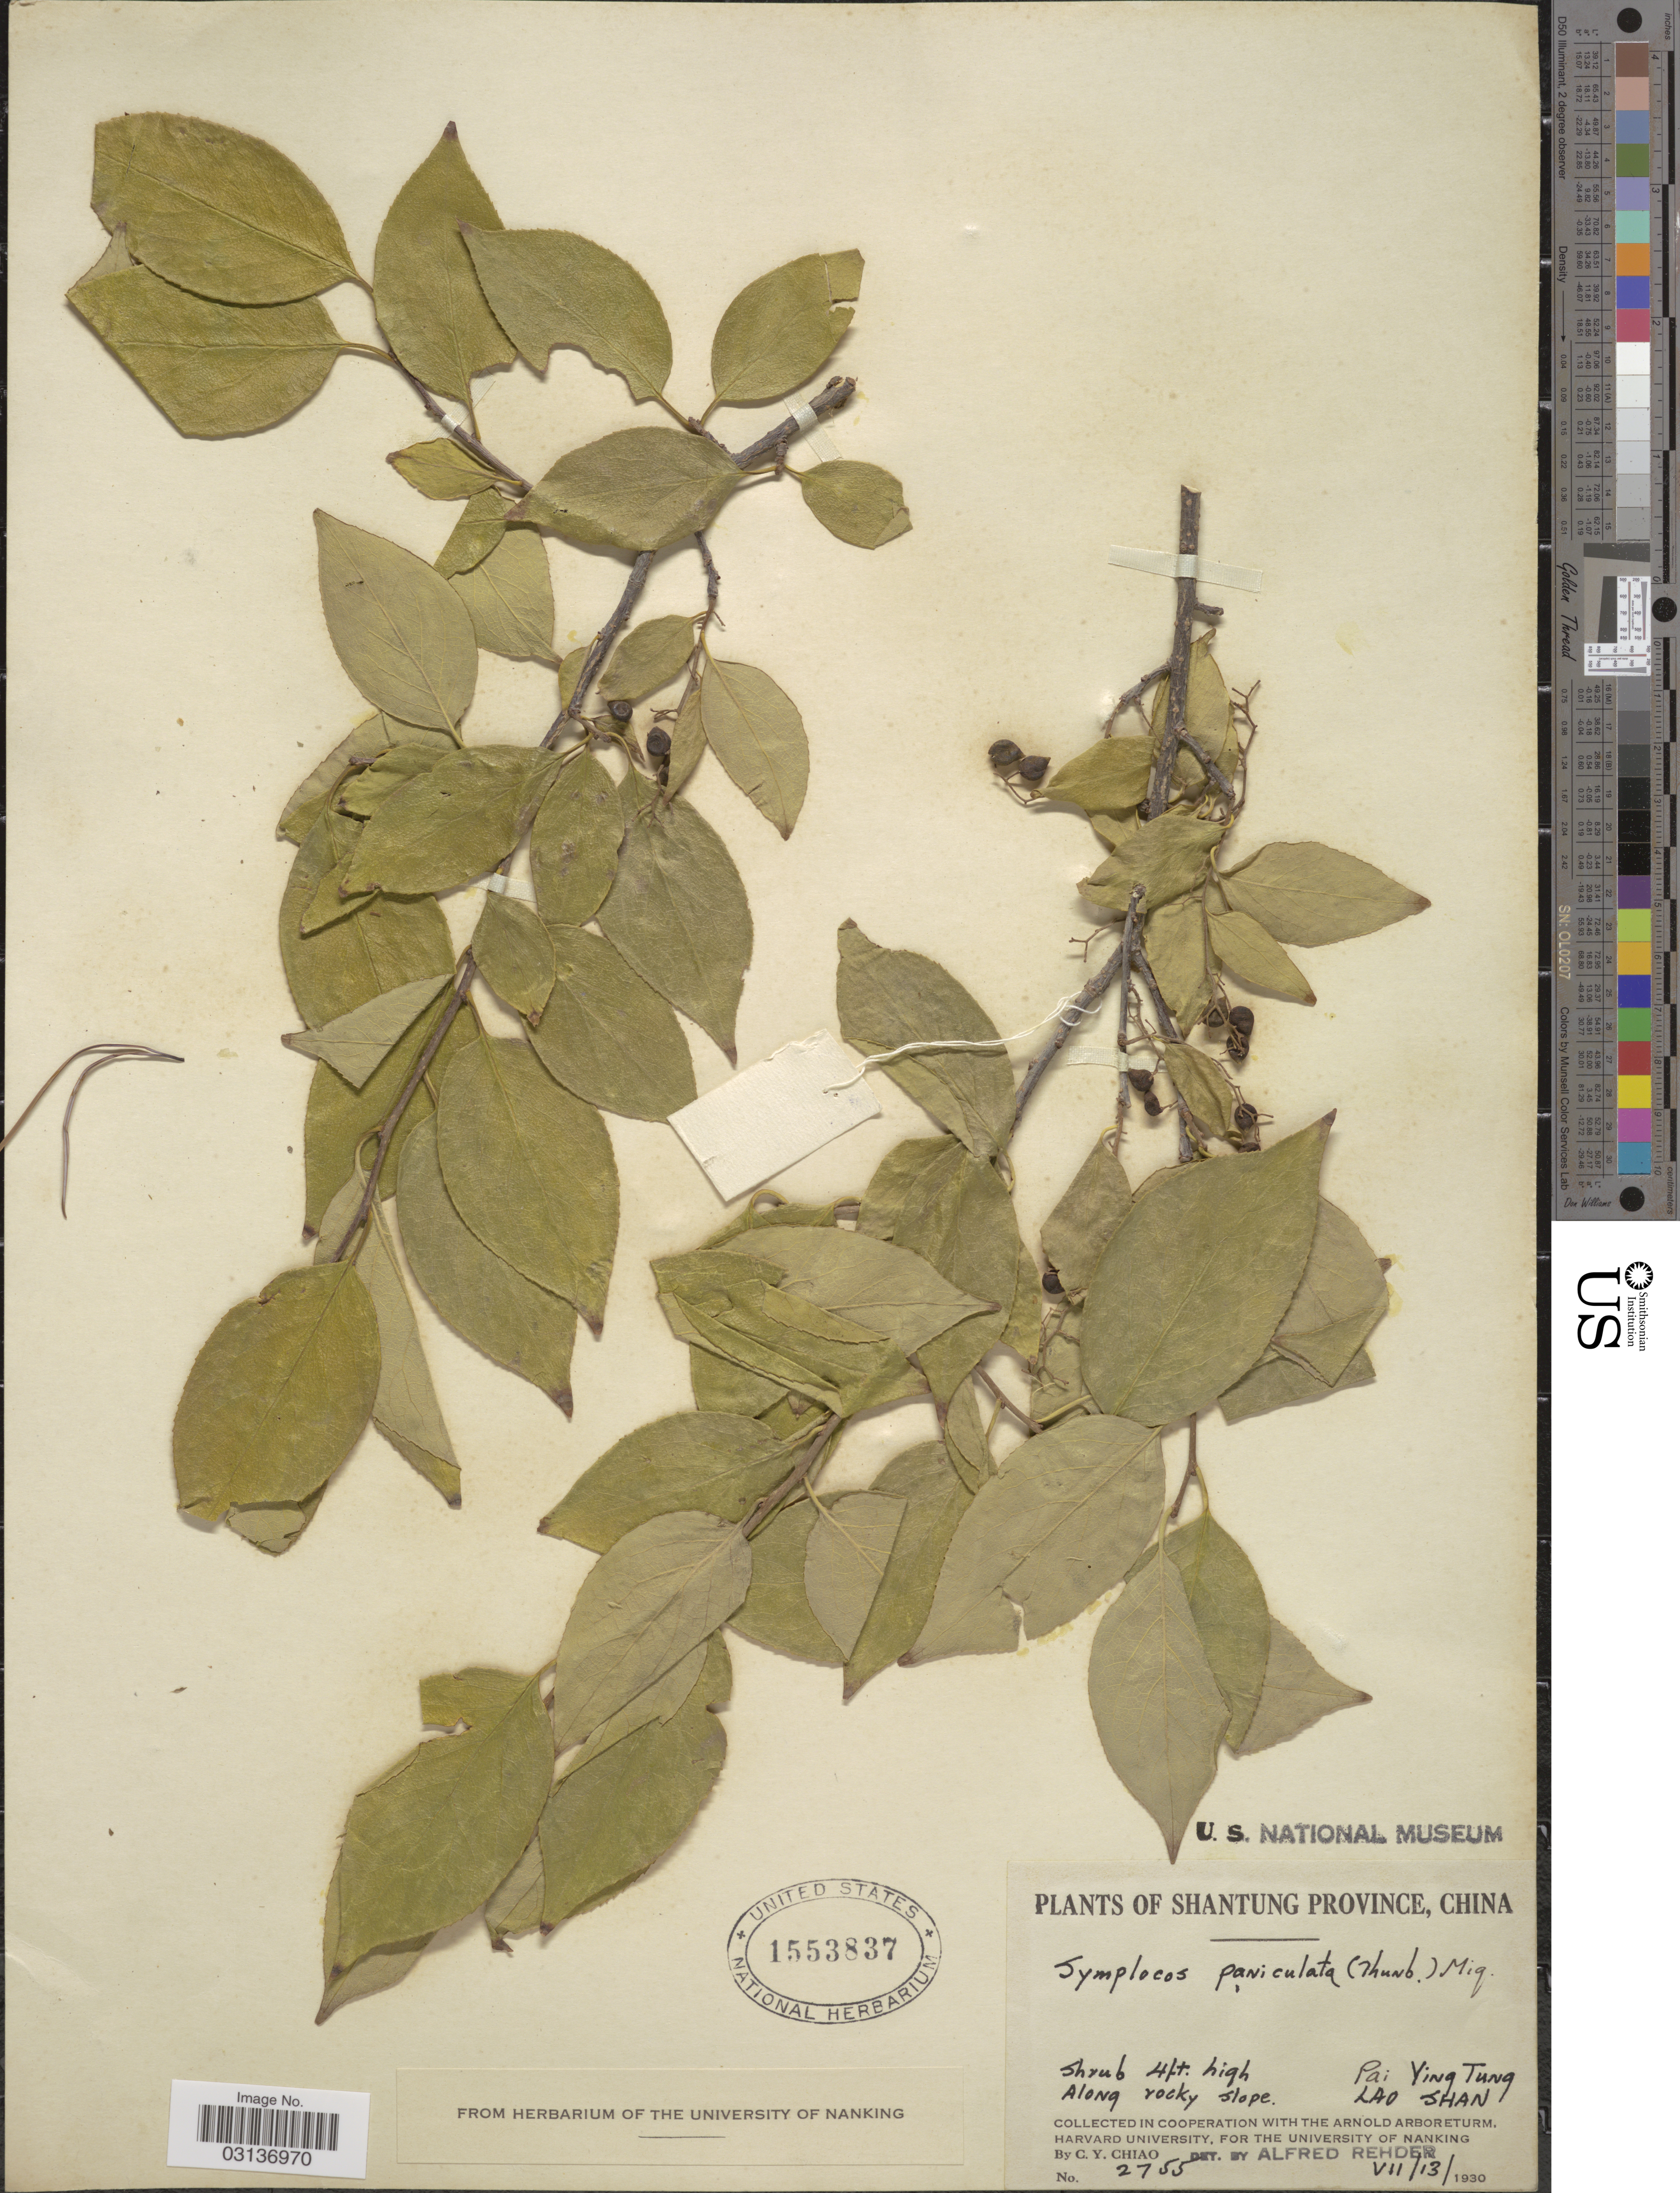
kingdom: Plantae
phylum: Tracheophyta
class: Magnoliopsida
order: Ericales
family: Symplocaceae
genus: Symplocos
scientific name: Symplocos paniculata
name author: Miq.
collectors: C. Y. Chiao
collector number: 2755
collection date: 1930-07-13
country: China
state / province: Shandong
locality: Shantung Province. Pai Ying Tung. Lao Shan.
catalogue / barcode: US 1553837